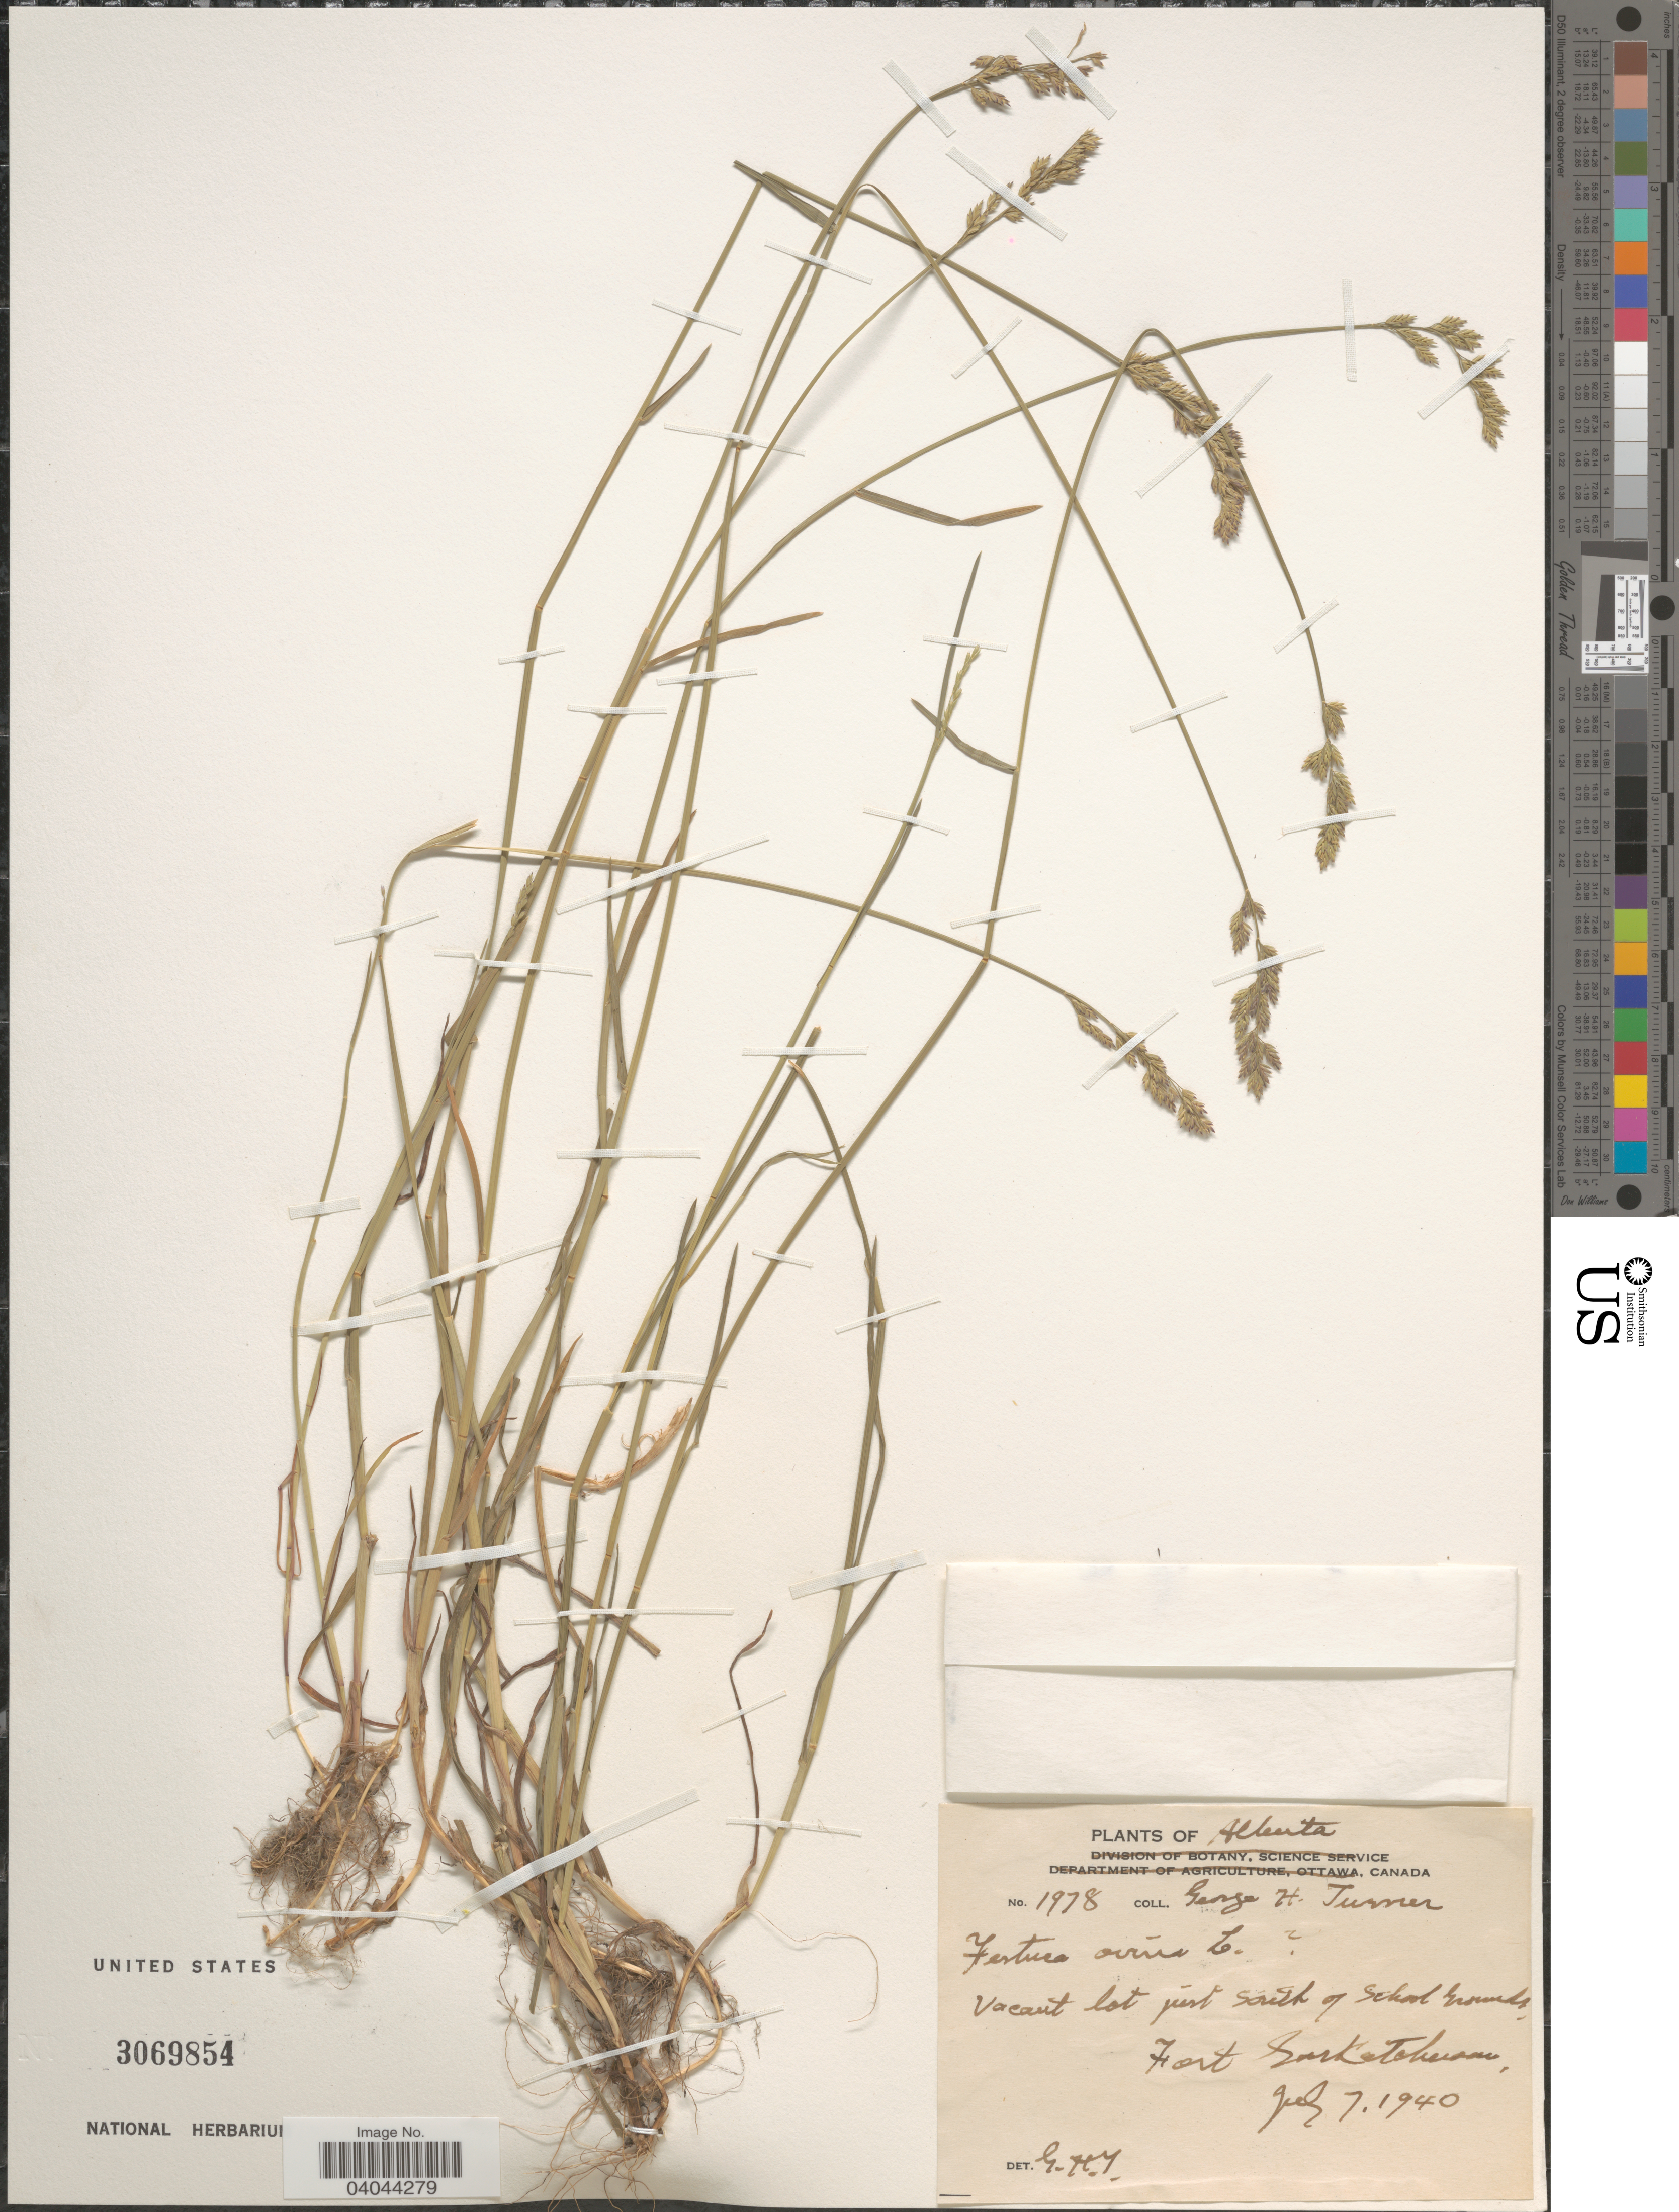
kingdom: Plantae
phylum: Tracheophyta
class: Liliopsida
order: Poales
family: Poaceae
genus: Festuca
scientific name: Festuca ovina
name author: L.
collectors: G. H. Turner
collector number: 1978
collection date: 1940-07-07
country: Canada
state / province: Alberta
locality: Atlanta. Vacant lot just South of School Grounds Fort Saskatchewan.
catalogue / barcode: US 3069854